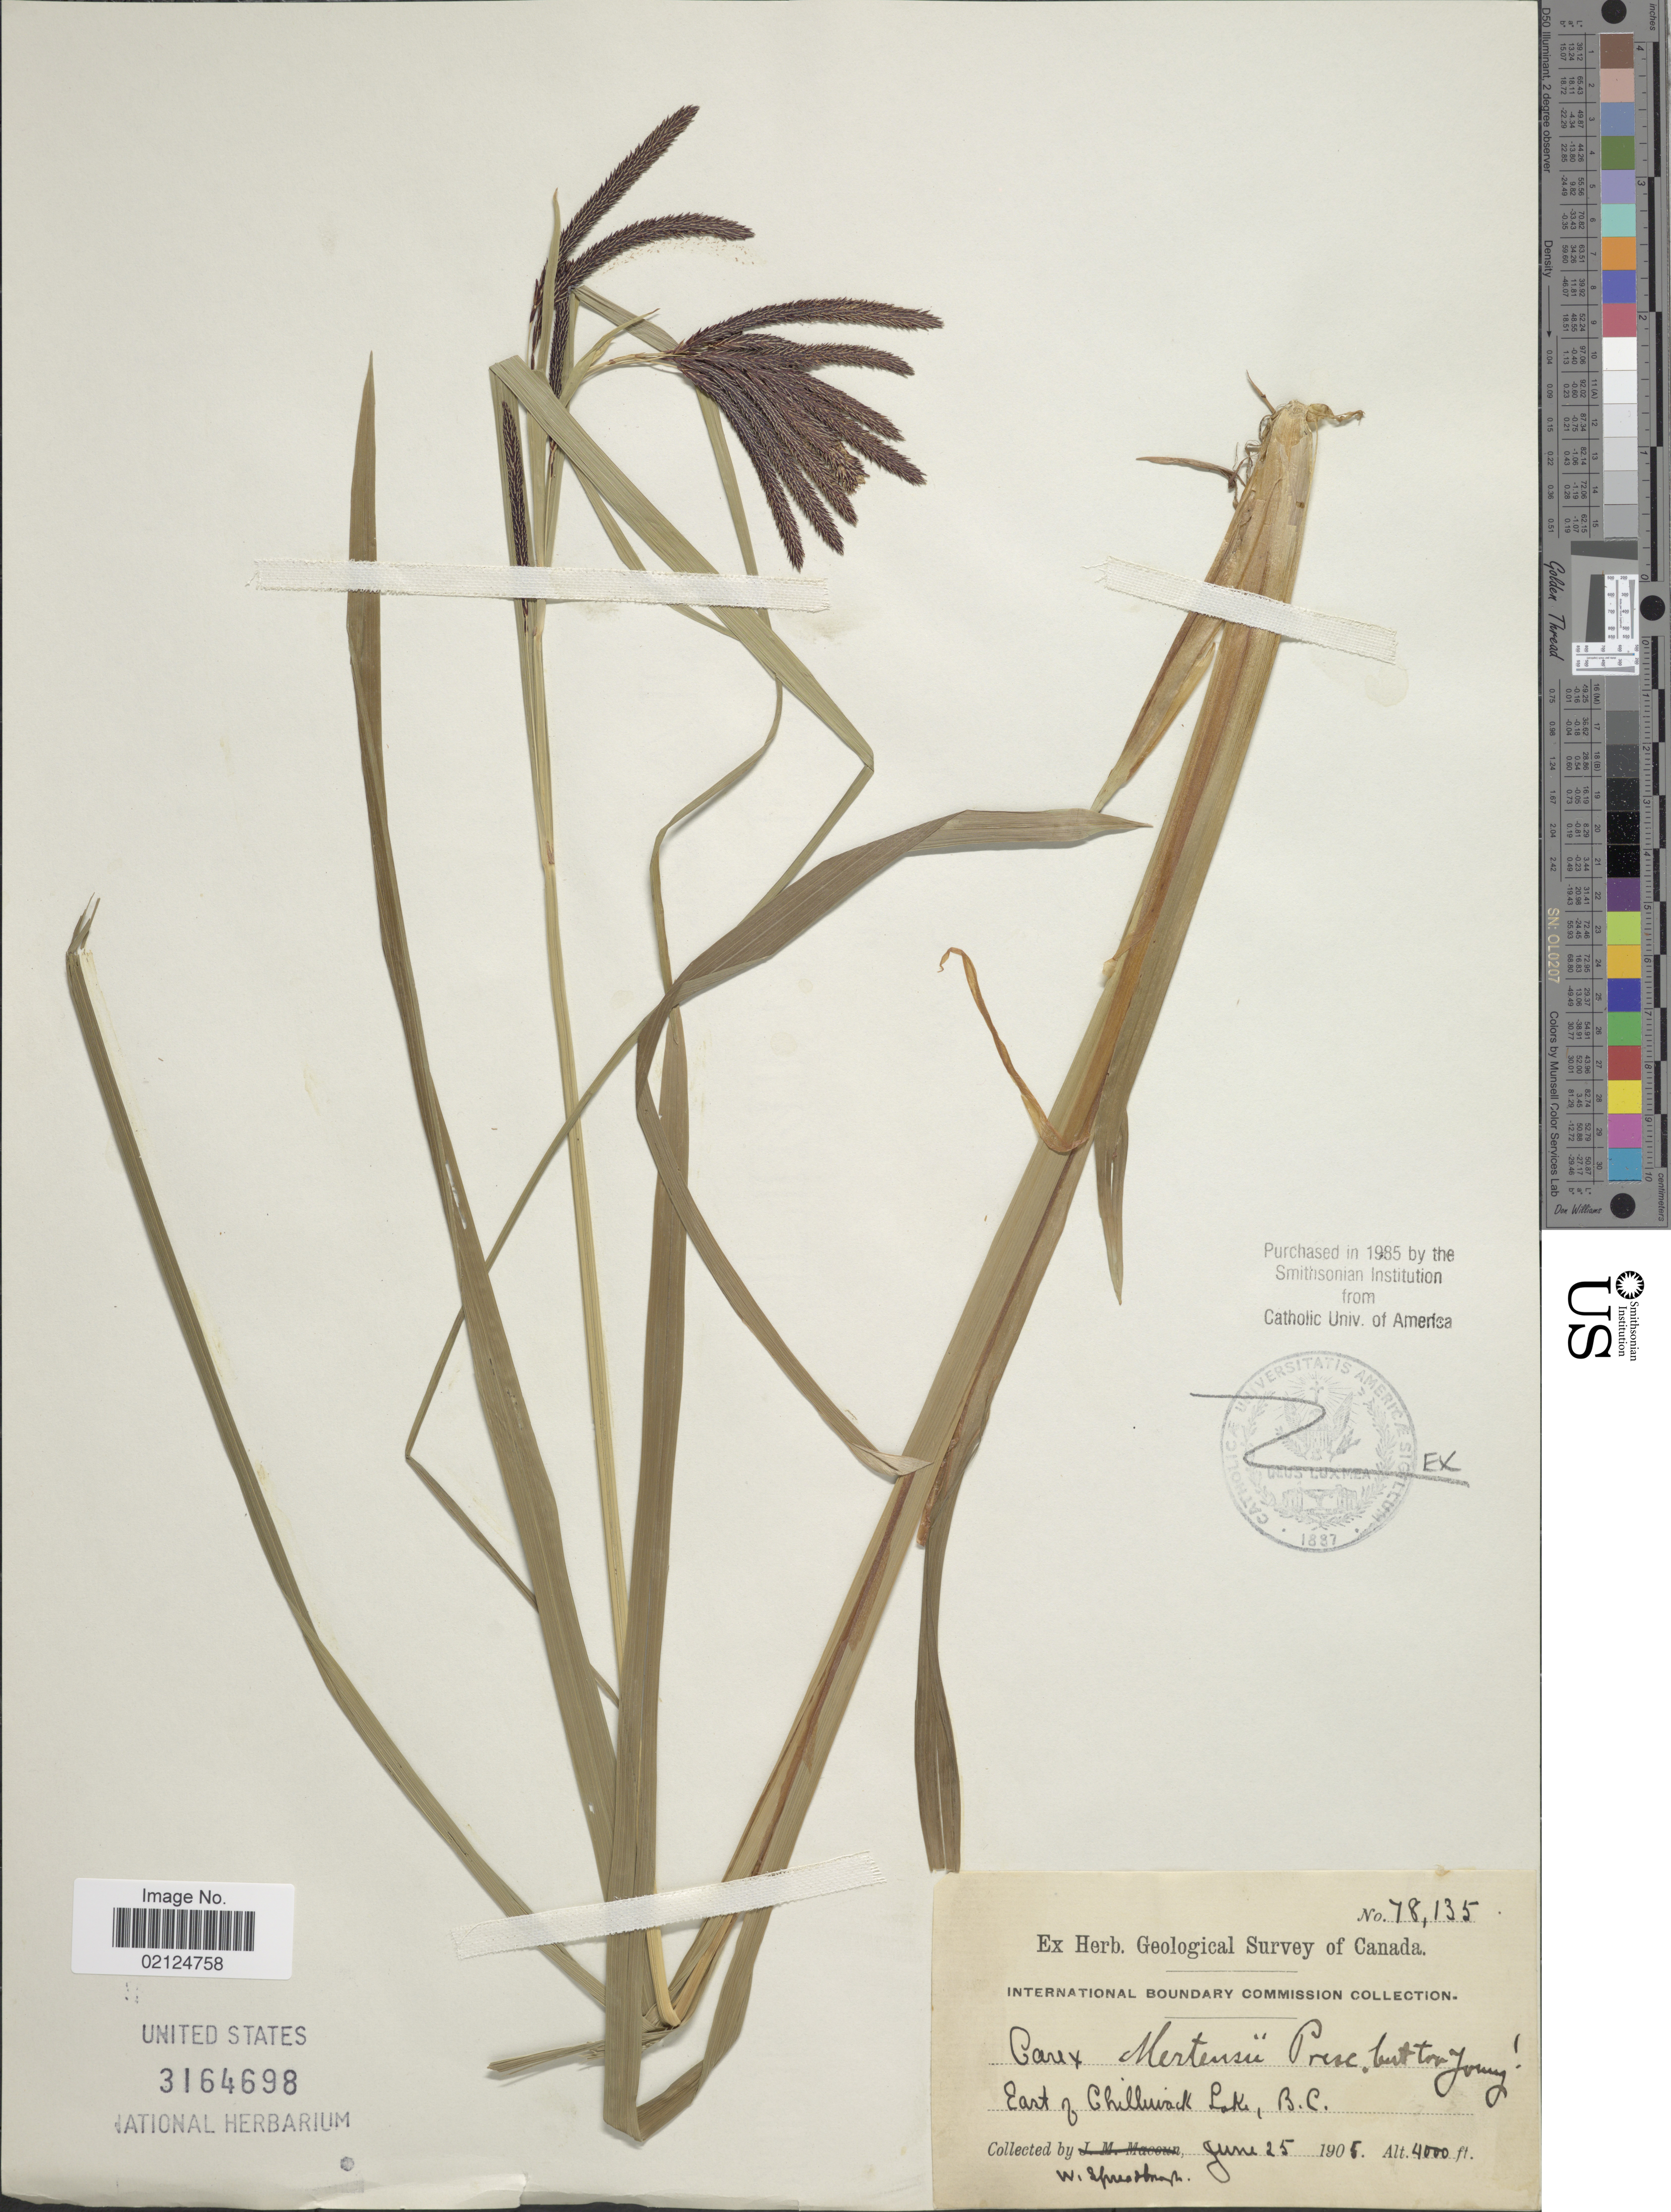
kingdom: Plantae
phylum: Tracheophyta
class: Liliopsida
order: Poales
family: Cyperaceae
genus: Carex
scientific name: Carex mertensii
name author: J.D. Prescott ex Bong.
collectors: W. Spreadborough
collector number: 78135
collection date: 1905-06-25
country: Canada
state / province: British Columbia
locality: East of Chilliwack Lake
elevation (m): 1219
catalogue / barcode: US 3164698